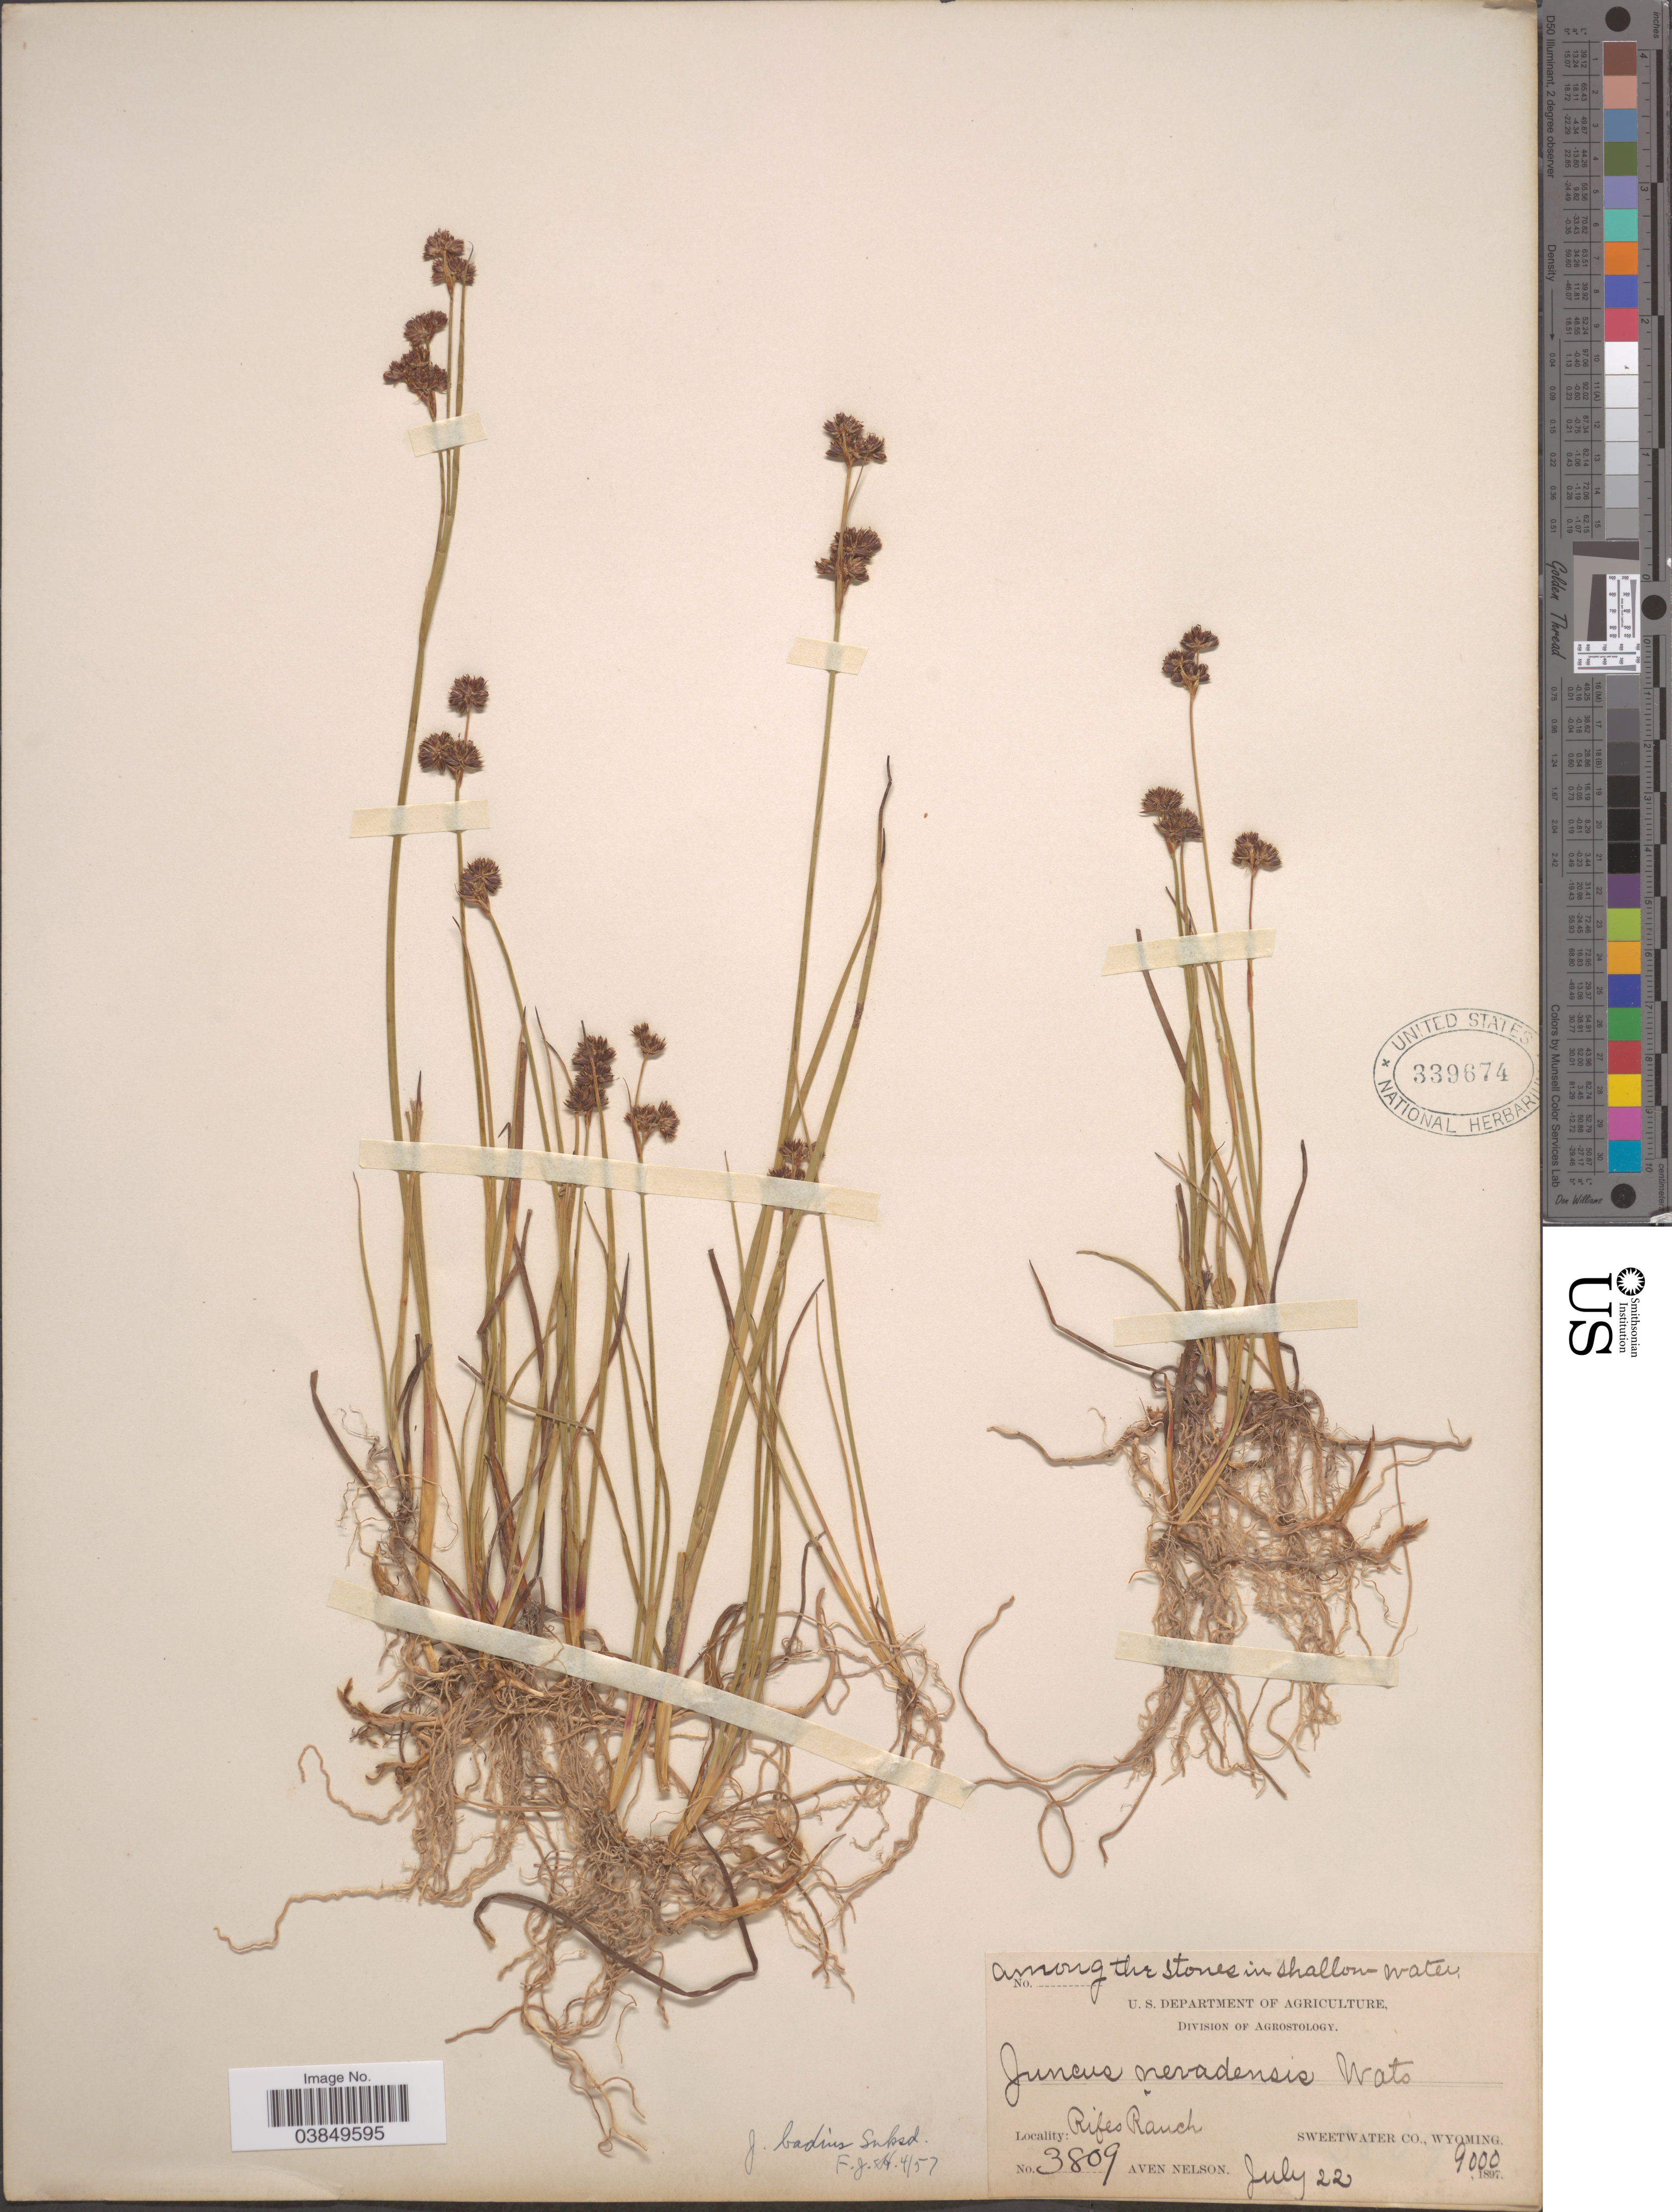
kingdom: Plantae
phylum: Tracheophyta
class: Liliopsida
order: Poales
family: Juncaceae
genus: Juncus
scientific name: Juncus badius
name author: Suksd.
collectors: A. Nelson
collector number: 3809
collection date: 1897-07-22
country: United States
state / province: Wyoming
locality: Rifes Ranch, Sweetwater Co.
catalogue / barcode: US 339674